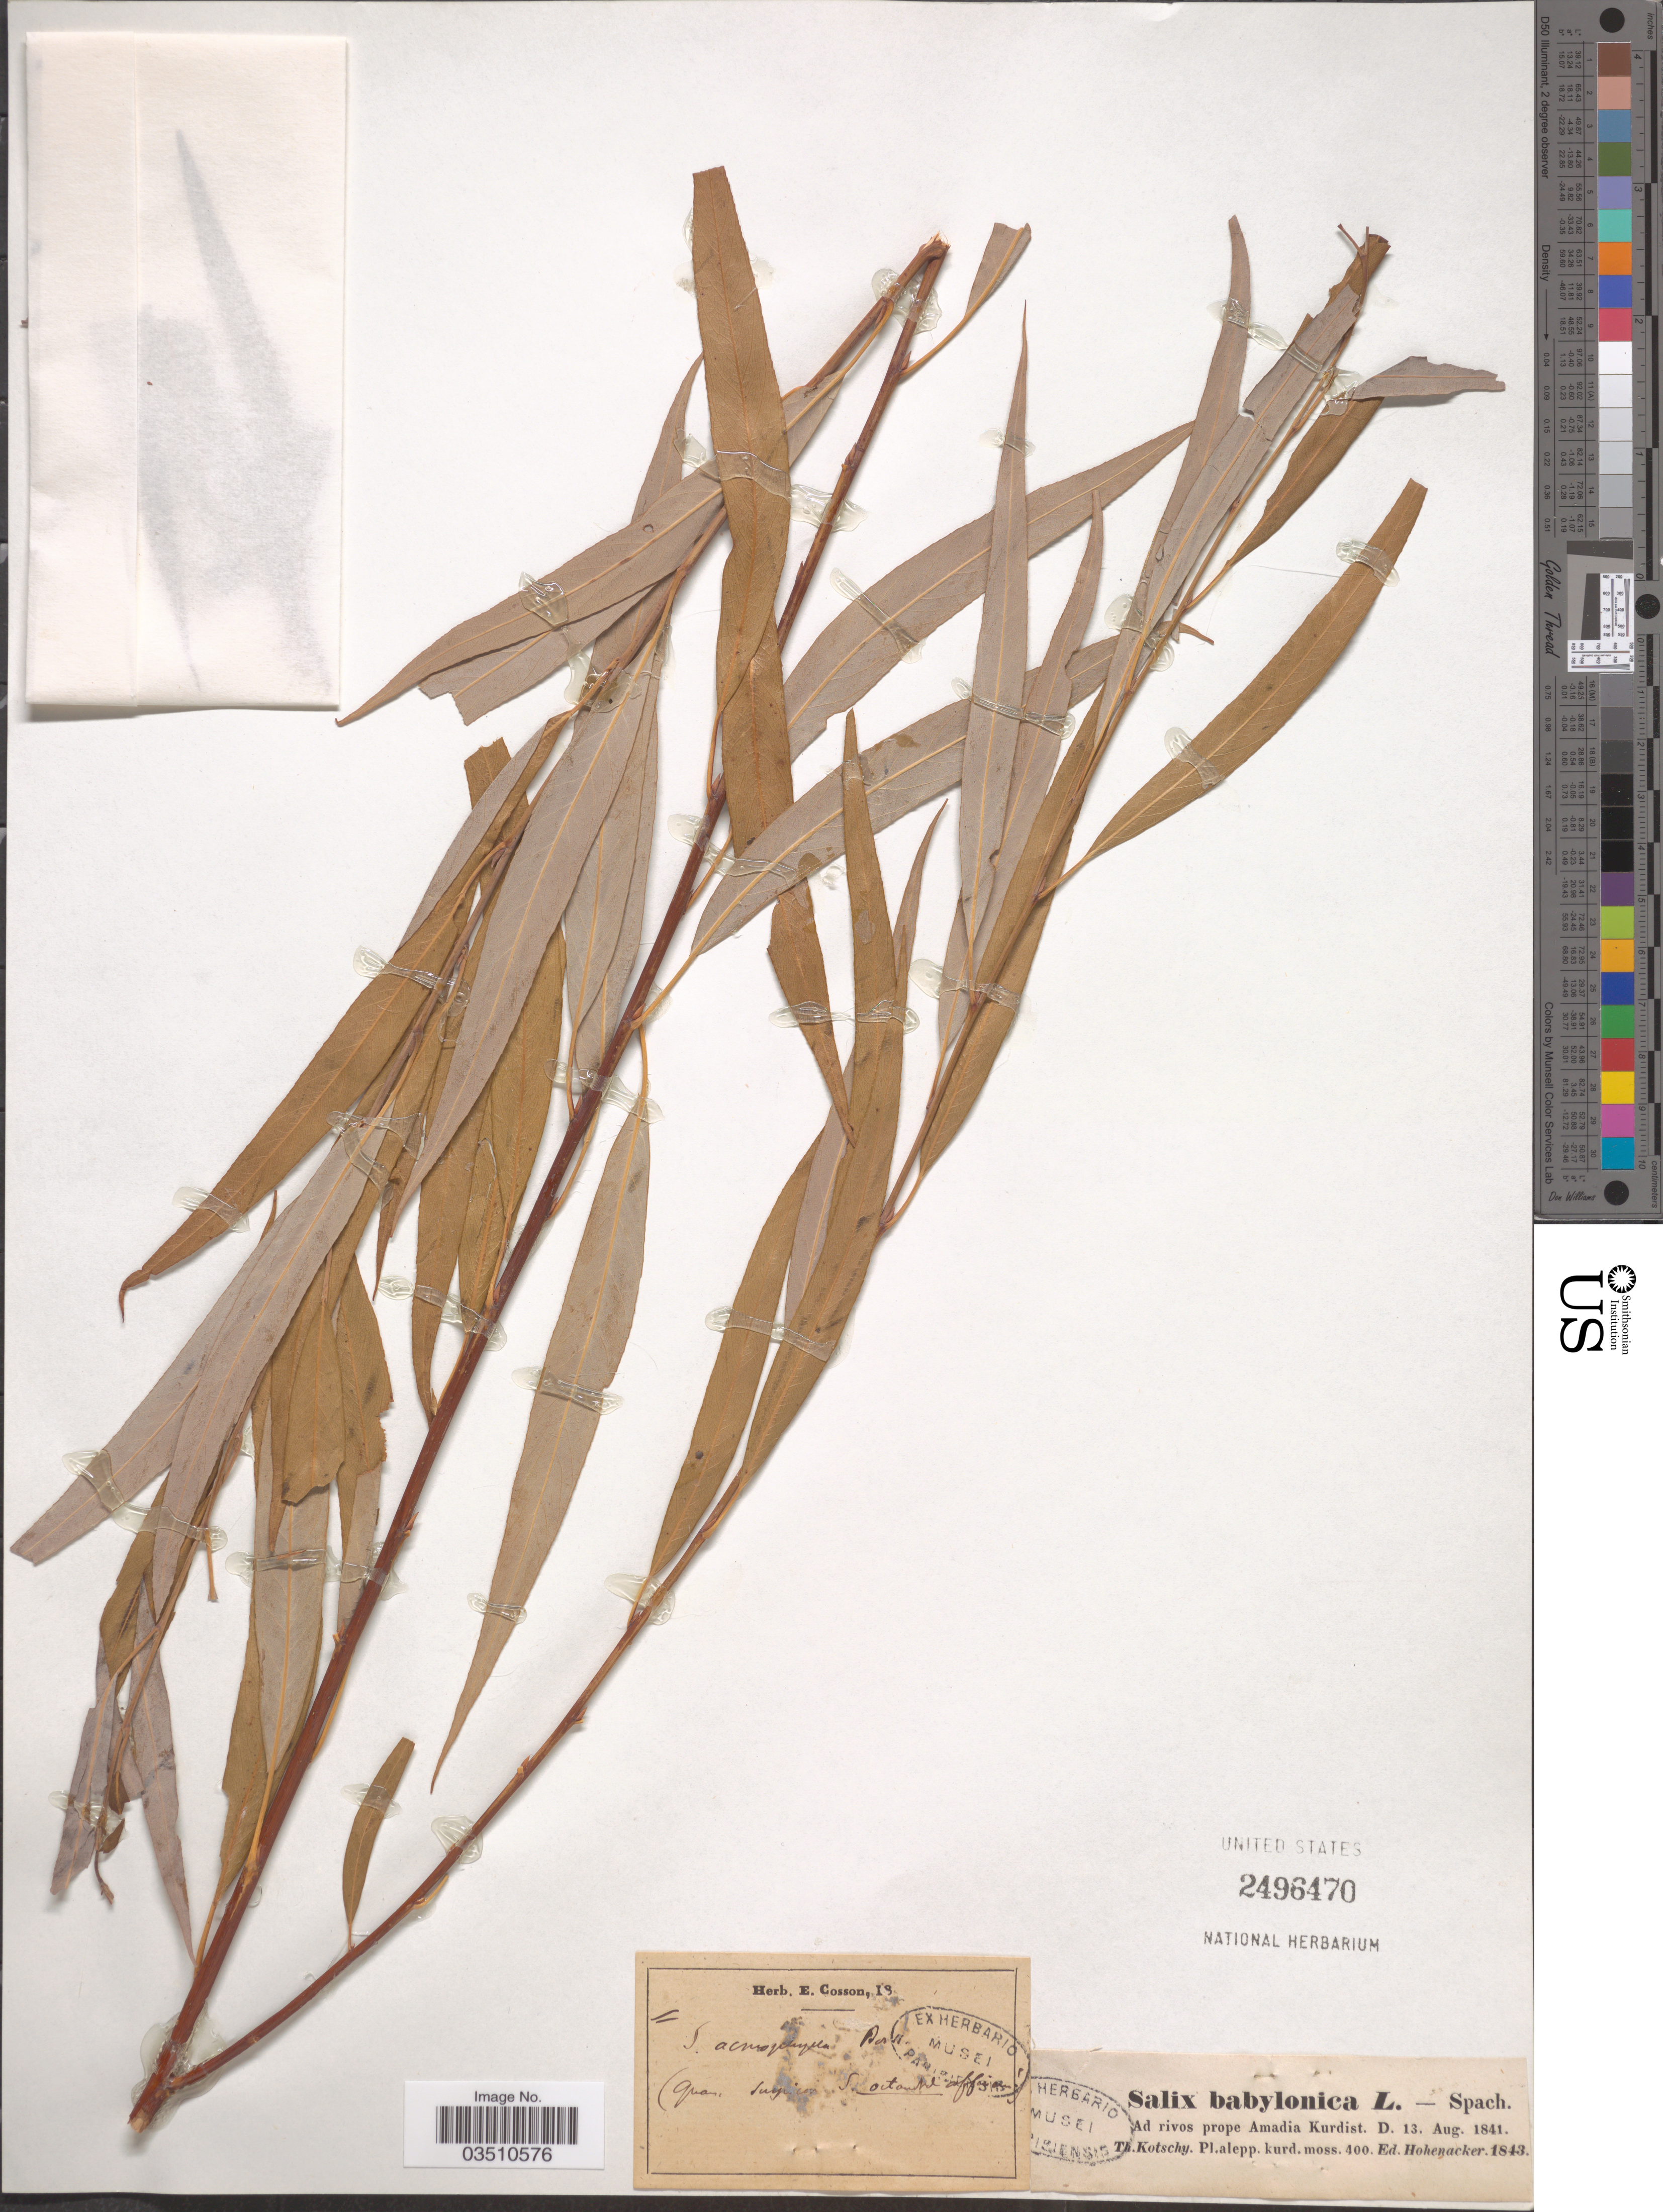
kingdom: Plantae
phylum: Tracheophyta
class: Magnoliopsida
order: Malpighiales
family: Salicaceae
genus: Salix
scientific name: Salix babylonica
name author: L.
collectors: K. G. Kotschy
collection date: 1841-08-13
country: Iran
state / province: Kurdistan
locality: Ad rivos prope Amadia Kurdist.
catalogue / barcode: US 2496470